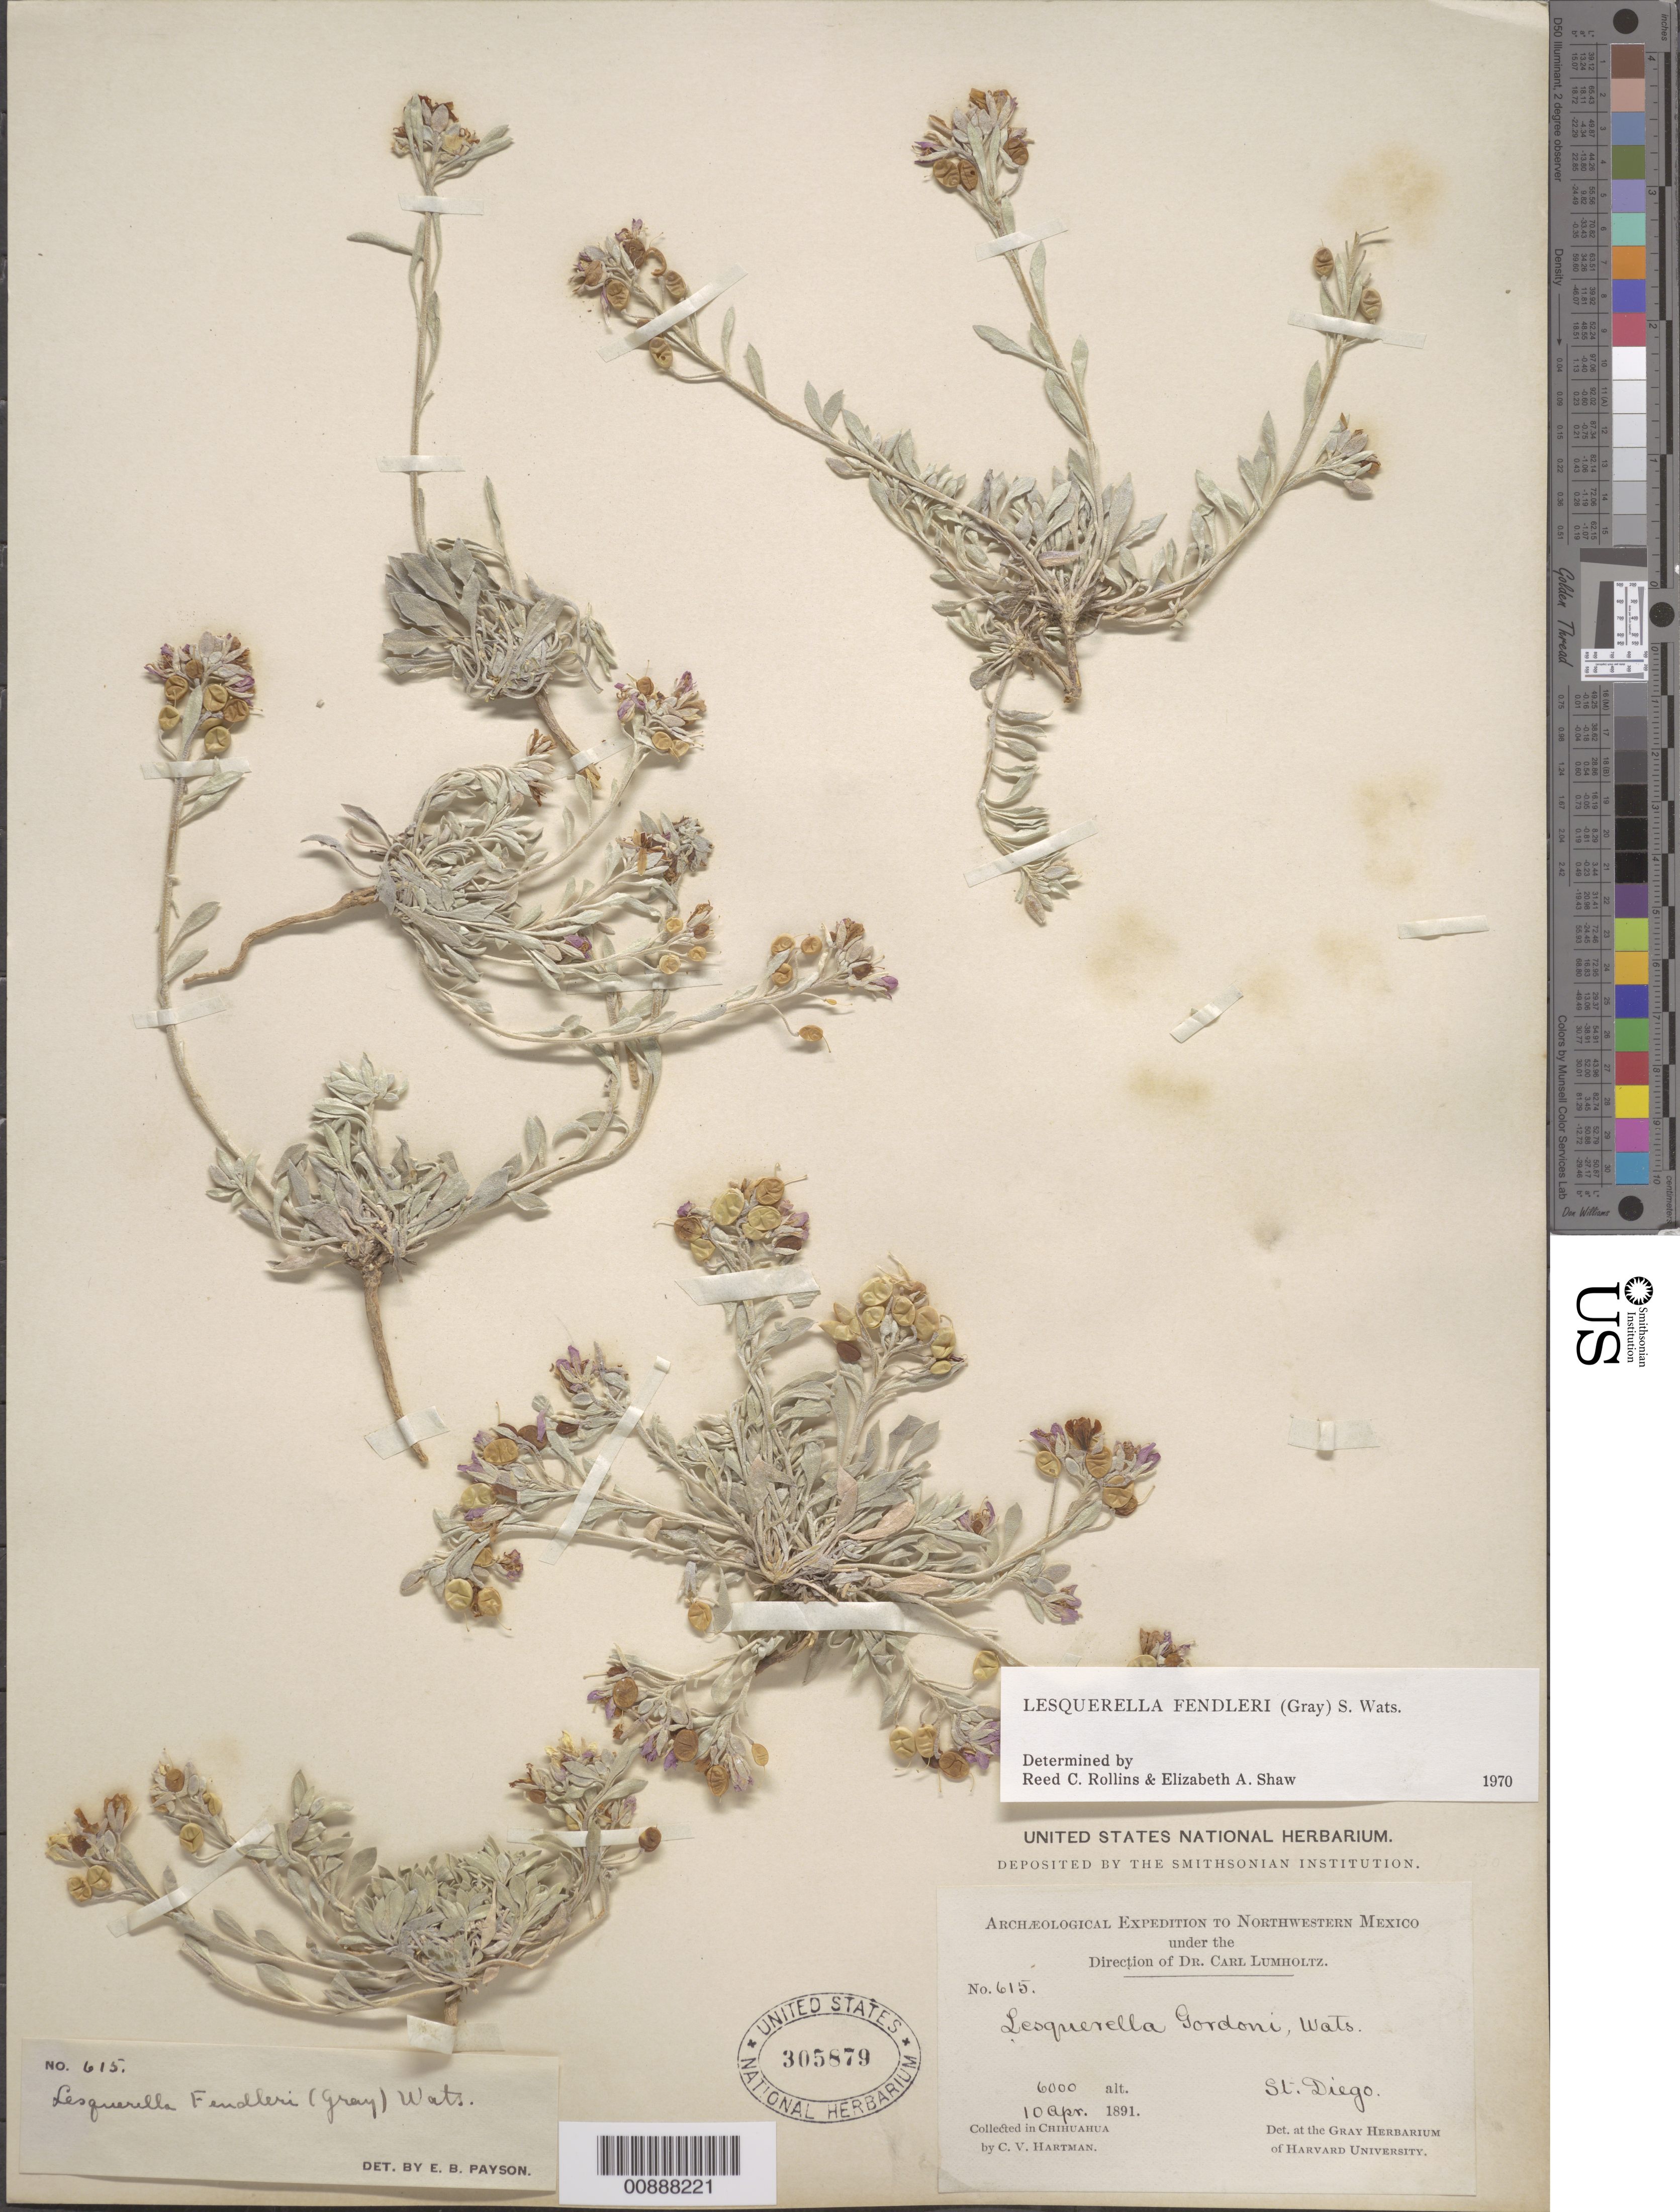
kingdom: Plantae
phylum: Tracheophyta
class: Magnoliopsida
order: Brassicales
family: Brassicaceae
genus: Lesquerella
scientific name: Lesquerella fendleri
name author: (A. Gray) S. Watson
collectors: C. V. Hartman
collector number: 615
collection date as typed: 10 Apr 1891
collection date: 1891-04-10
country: Mexico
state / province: Chihuahua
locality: St. Diego, Chihuahua.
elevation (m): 1829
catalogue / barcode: US 305879